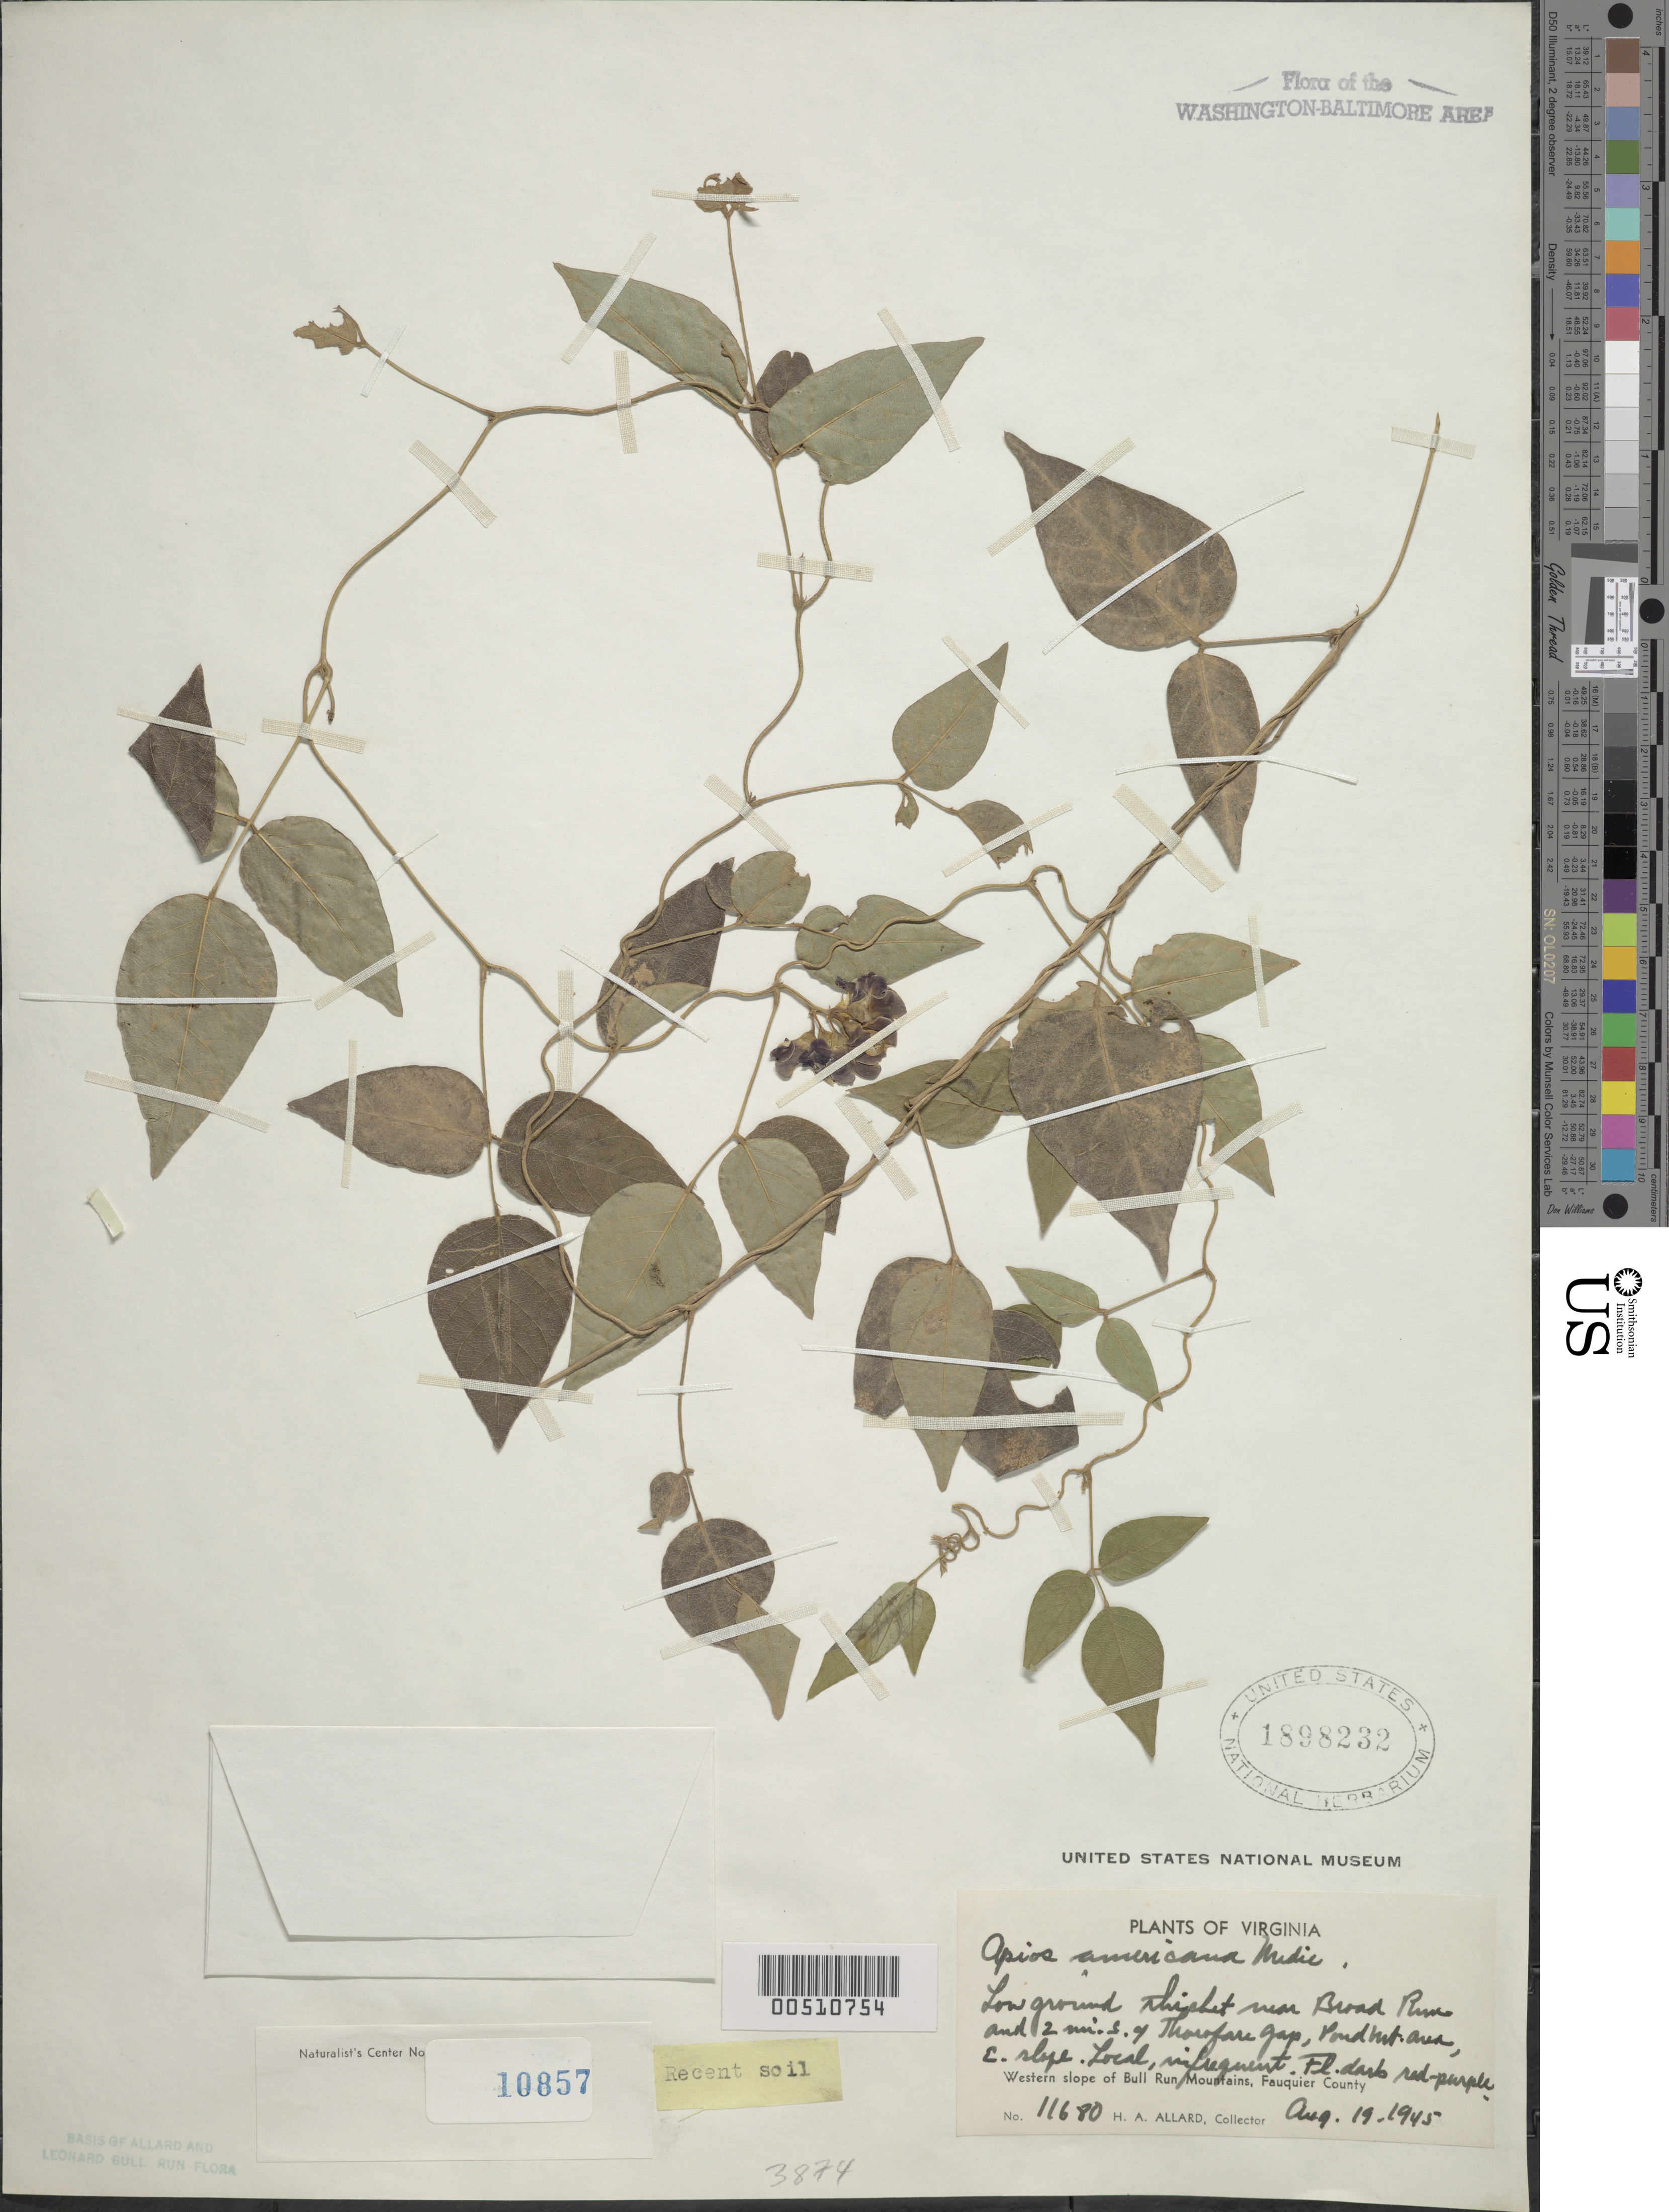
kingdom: Plantae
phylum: Tracheophyta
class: Magnoliopsida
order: Fabales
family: Fabaceae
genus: Apios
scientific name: Apios americana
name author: Medik.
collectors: H. A. Allard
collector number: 11680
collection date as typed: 19 Aug 1945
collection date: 1945-08-19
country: United States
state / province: Virginia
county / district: Fauquier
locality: Near Broad Run, S of Thorofare Gap, Pond Mt. Bull Run Mts.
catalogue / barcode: US 1898232